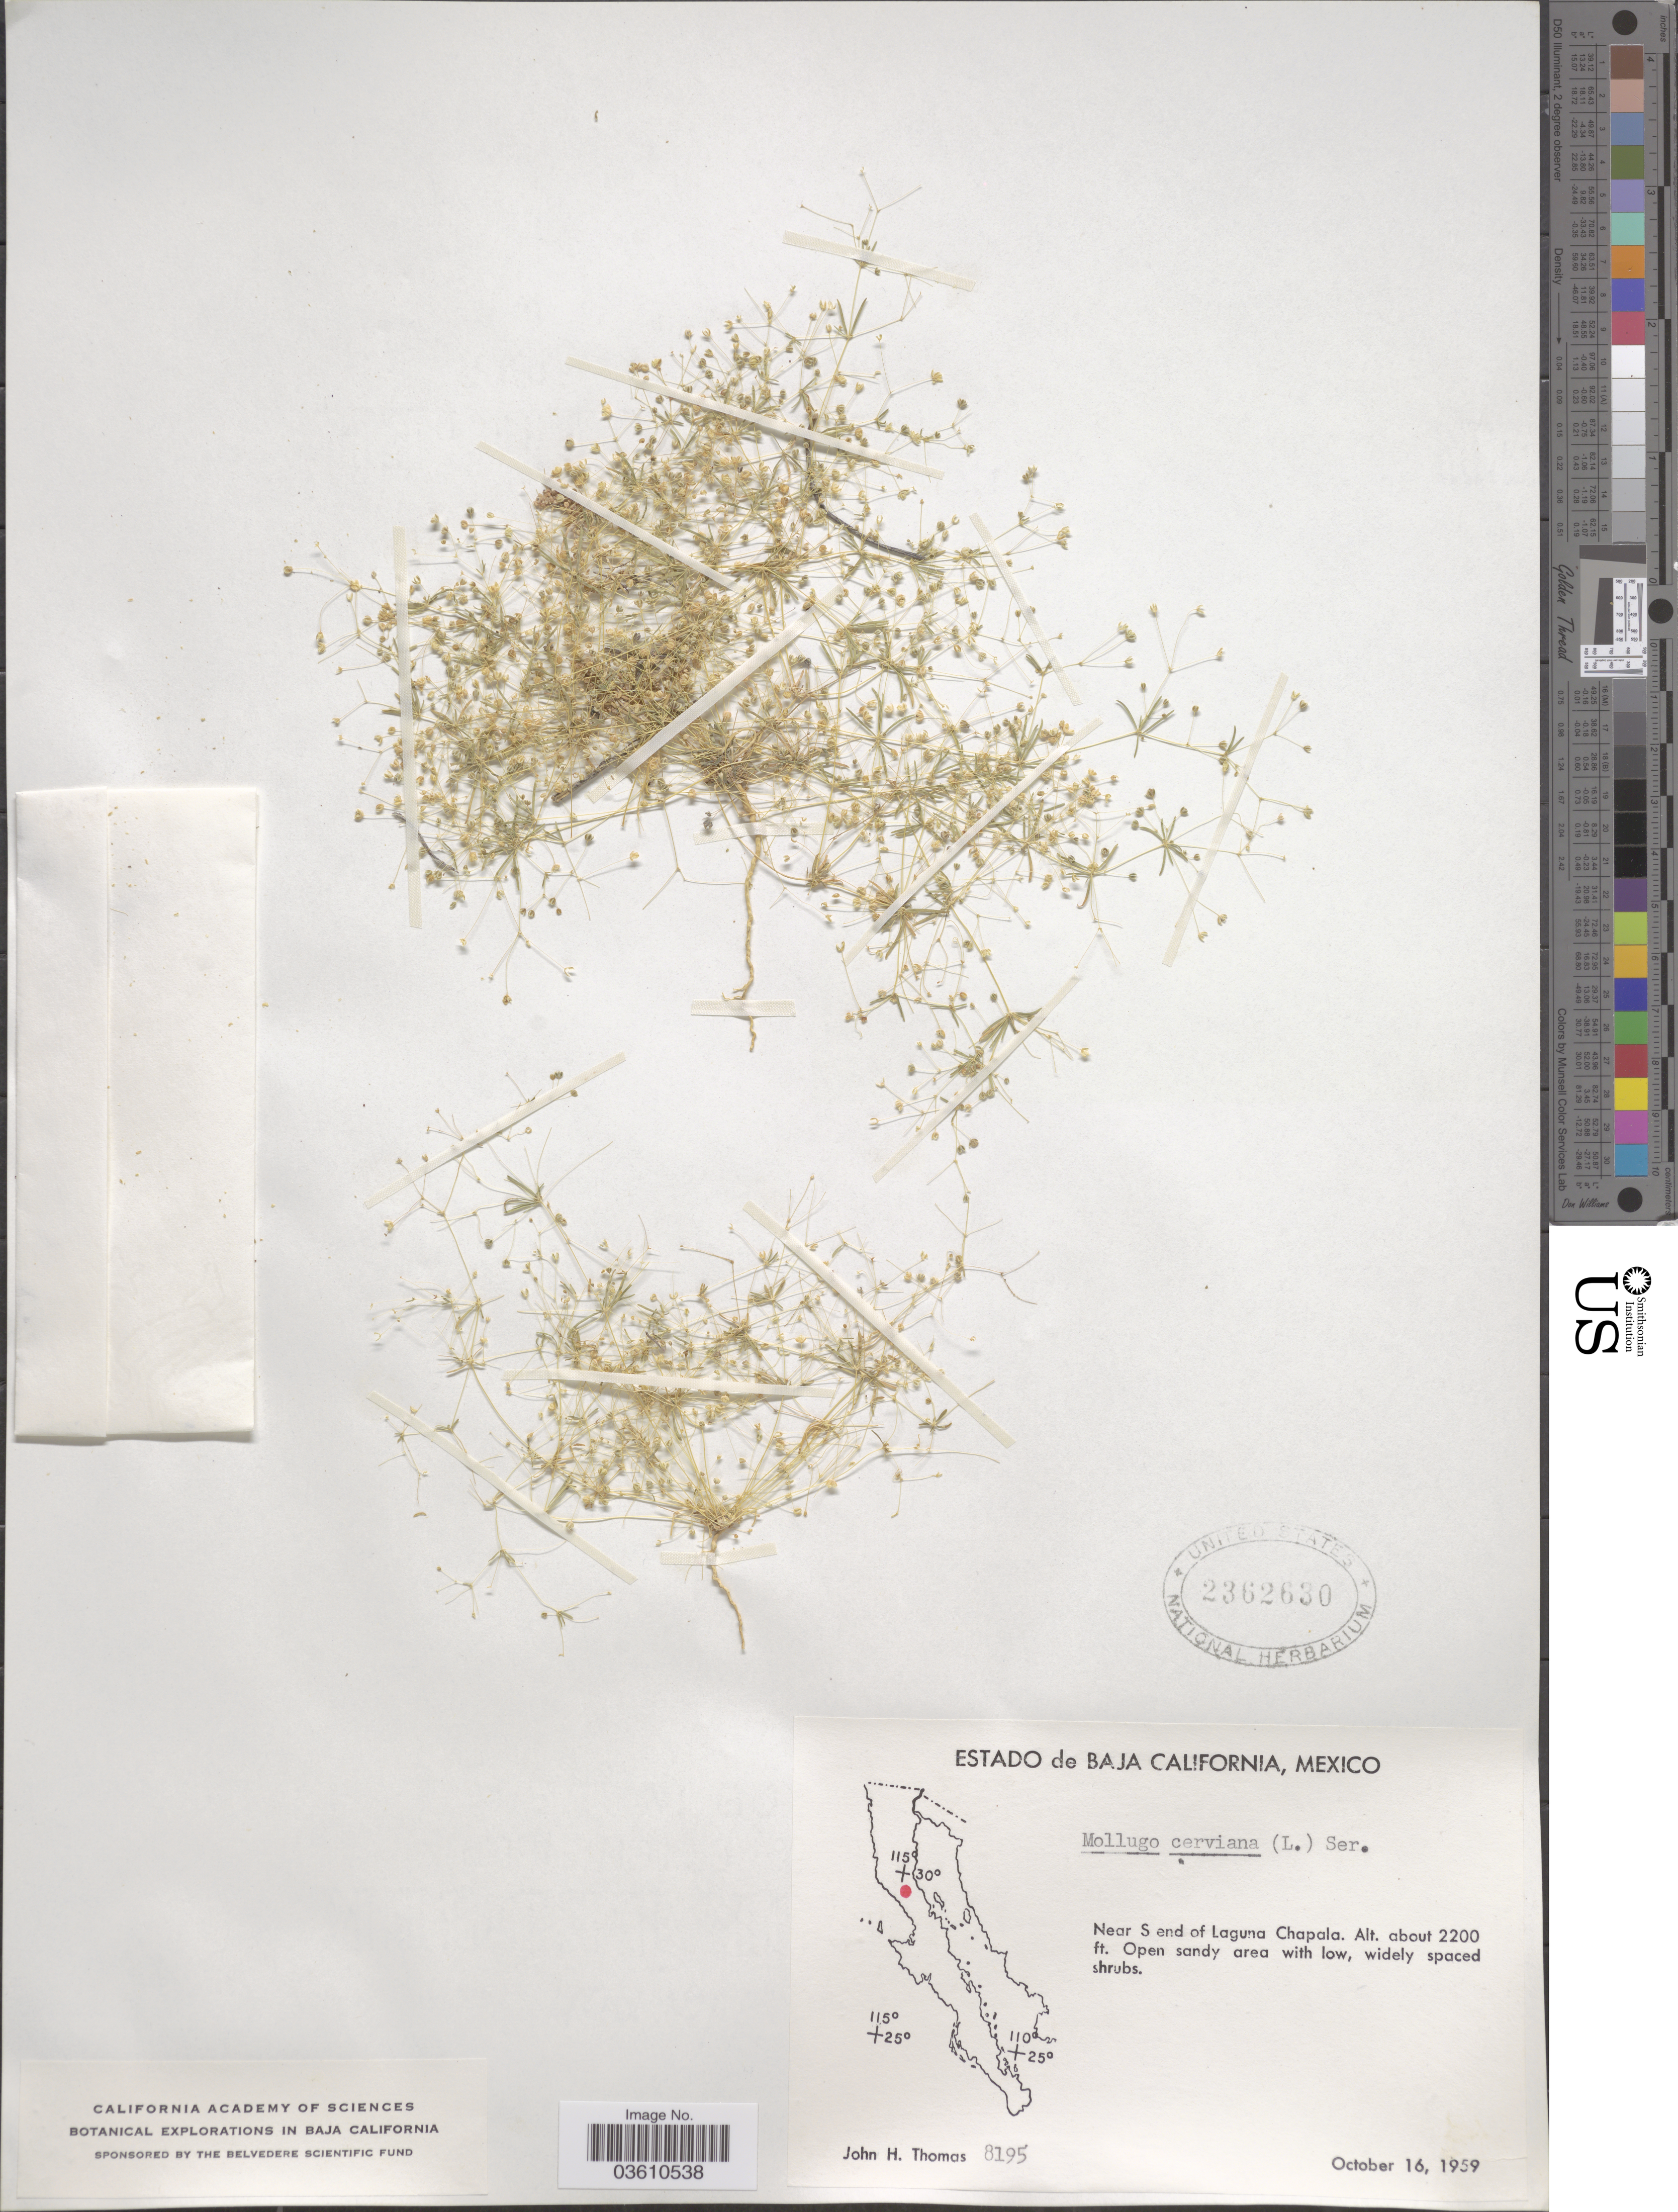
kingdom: Plantae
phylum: Tracheophyta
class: Magnoliopsida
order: Caryophyllales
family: Molluginaceae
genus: Hypertelis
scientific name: Hypertelis umbellata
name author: (Forssk.) Thulin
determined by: Strong, Mark T., (BOT), Smithsonian Institution - National Museum of Natural History (UNITED STATES)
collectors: J. H. Thomas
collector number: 8195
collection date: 1959-10-16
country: Mexico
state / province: Baja California Norte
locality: Near S end of Laguna Chapala.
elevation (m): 671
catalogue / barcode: US 2362630